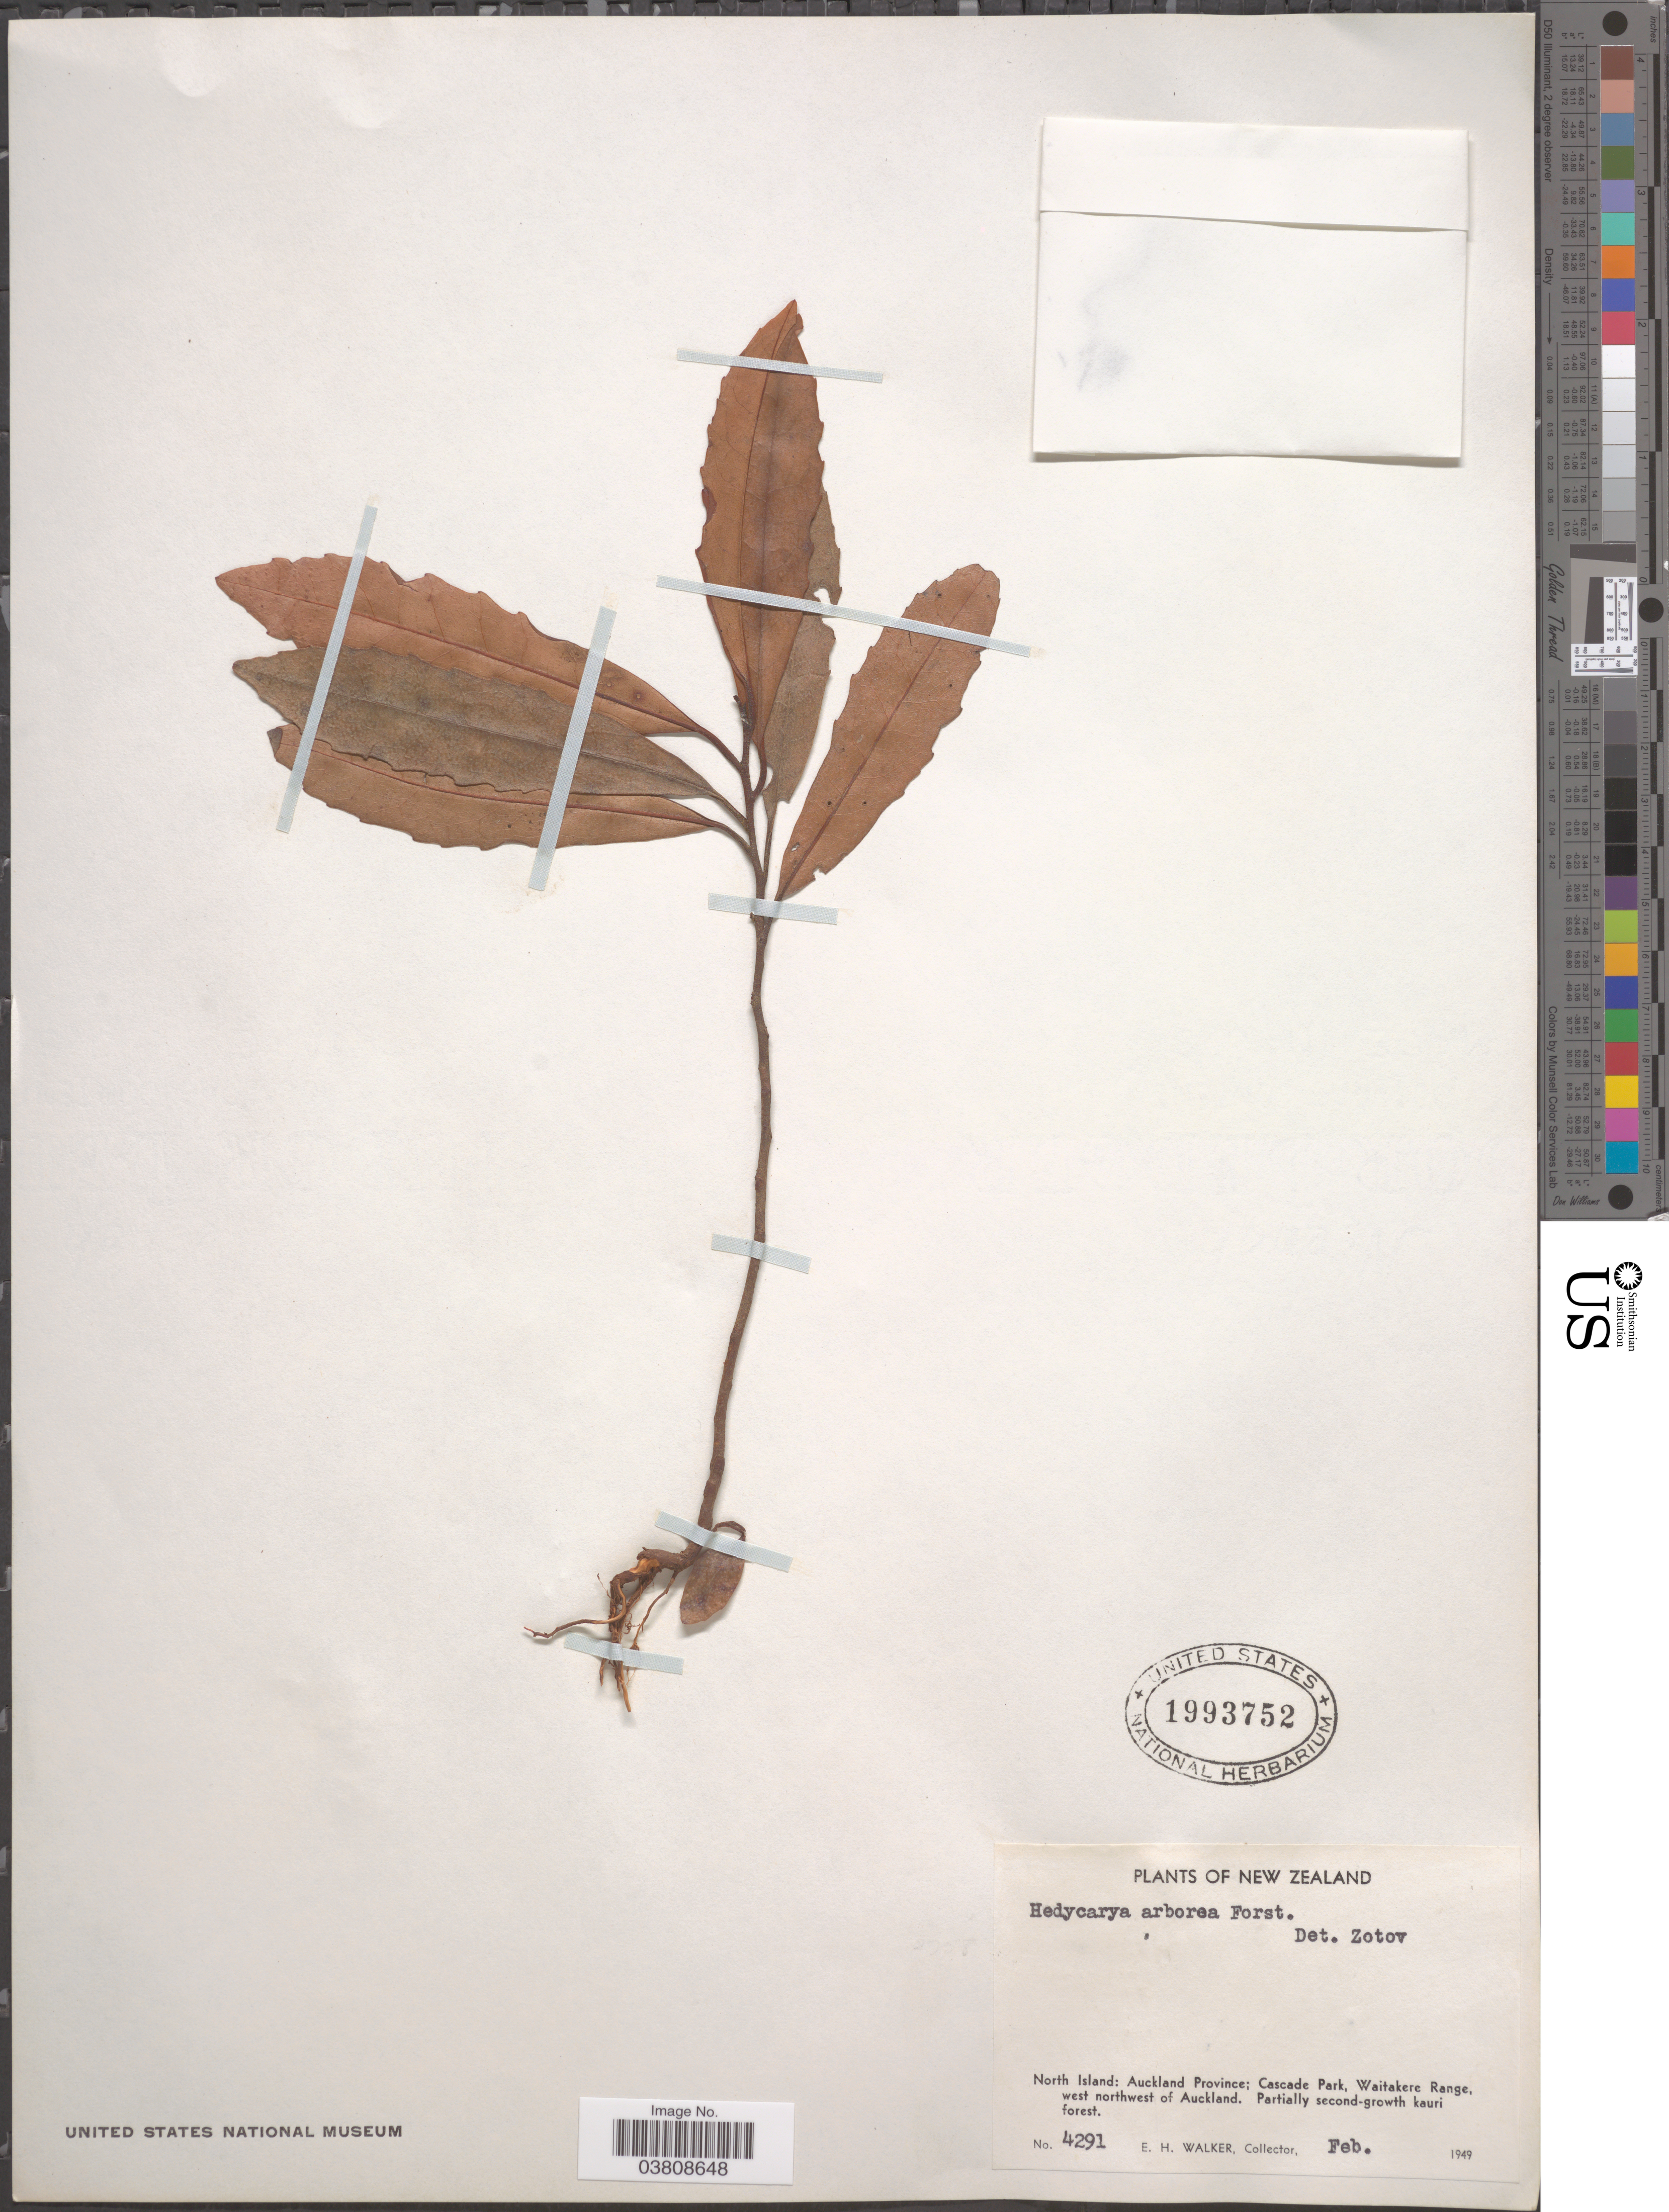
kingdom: Plantae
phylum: Tracheophyta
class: Magnoliopsida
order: Laurales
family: Monimiaceae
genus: Hedycarya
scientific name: Hedycarya arborea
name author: J.R. Forst. & G. Forst.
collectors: E. H. Walker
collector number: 4291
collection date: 1949-02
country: New Zealand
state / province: Auckland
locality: North Island: Cascade Park, Waitakere Range, west northwest of Auckland. Partially second-growth kauri forest.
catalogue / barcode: US 1993752